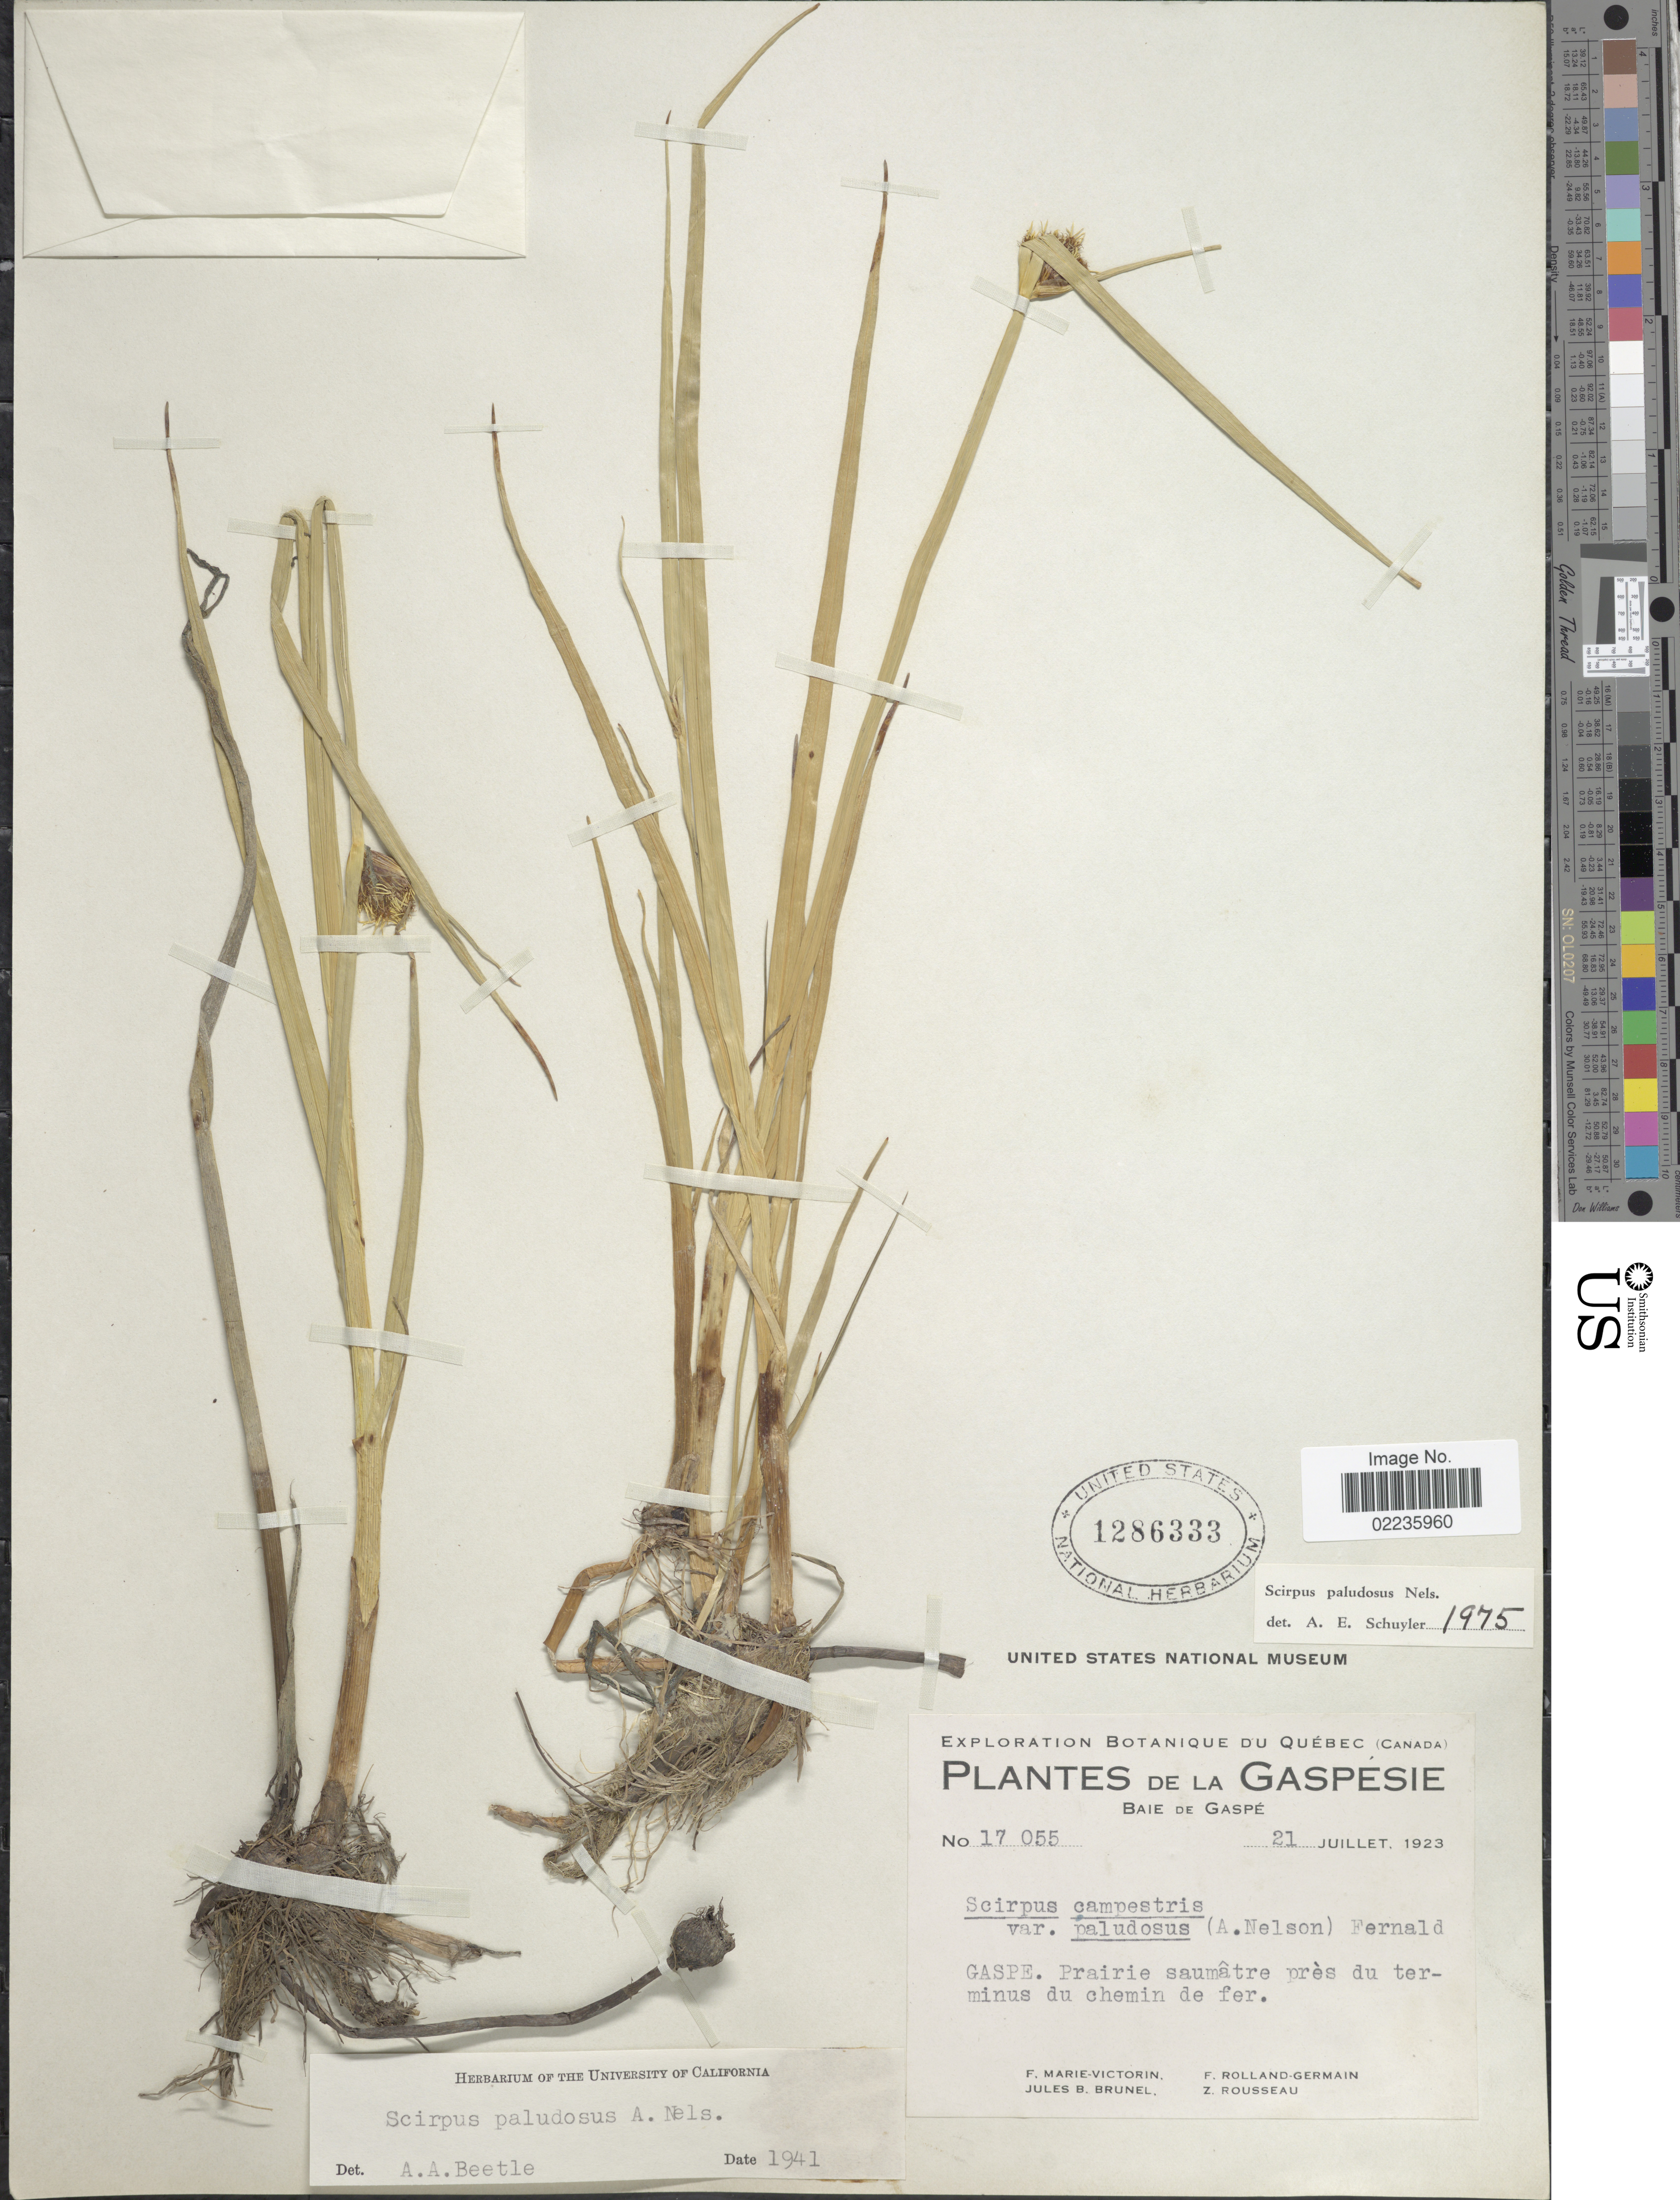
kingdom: Plantae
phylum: Tracheophyta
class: Liliopsida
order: Poales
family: Cyperaceae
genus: Bolboschoenus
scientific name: Bolboschoenus maritimus subsp. paludosus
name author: (A. Nelson) T. Koyama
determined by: Strong, M. T., (US), Smithsonian Institution - National Museum of Natural History (UNITED STATES)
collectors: F. Marie-Victorin, J. Brunel, Rolland-Germain & Z. Rousseau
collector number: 17055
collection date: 1923-07-21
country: Canada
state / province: Quebec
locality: Gaspesie. Baie de Gaspe. Gaspe. Prairie saumatre pres du terminus du chemin de fer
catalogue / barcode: US 1286333